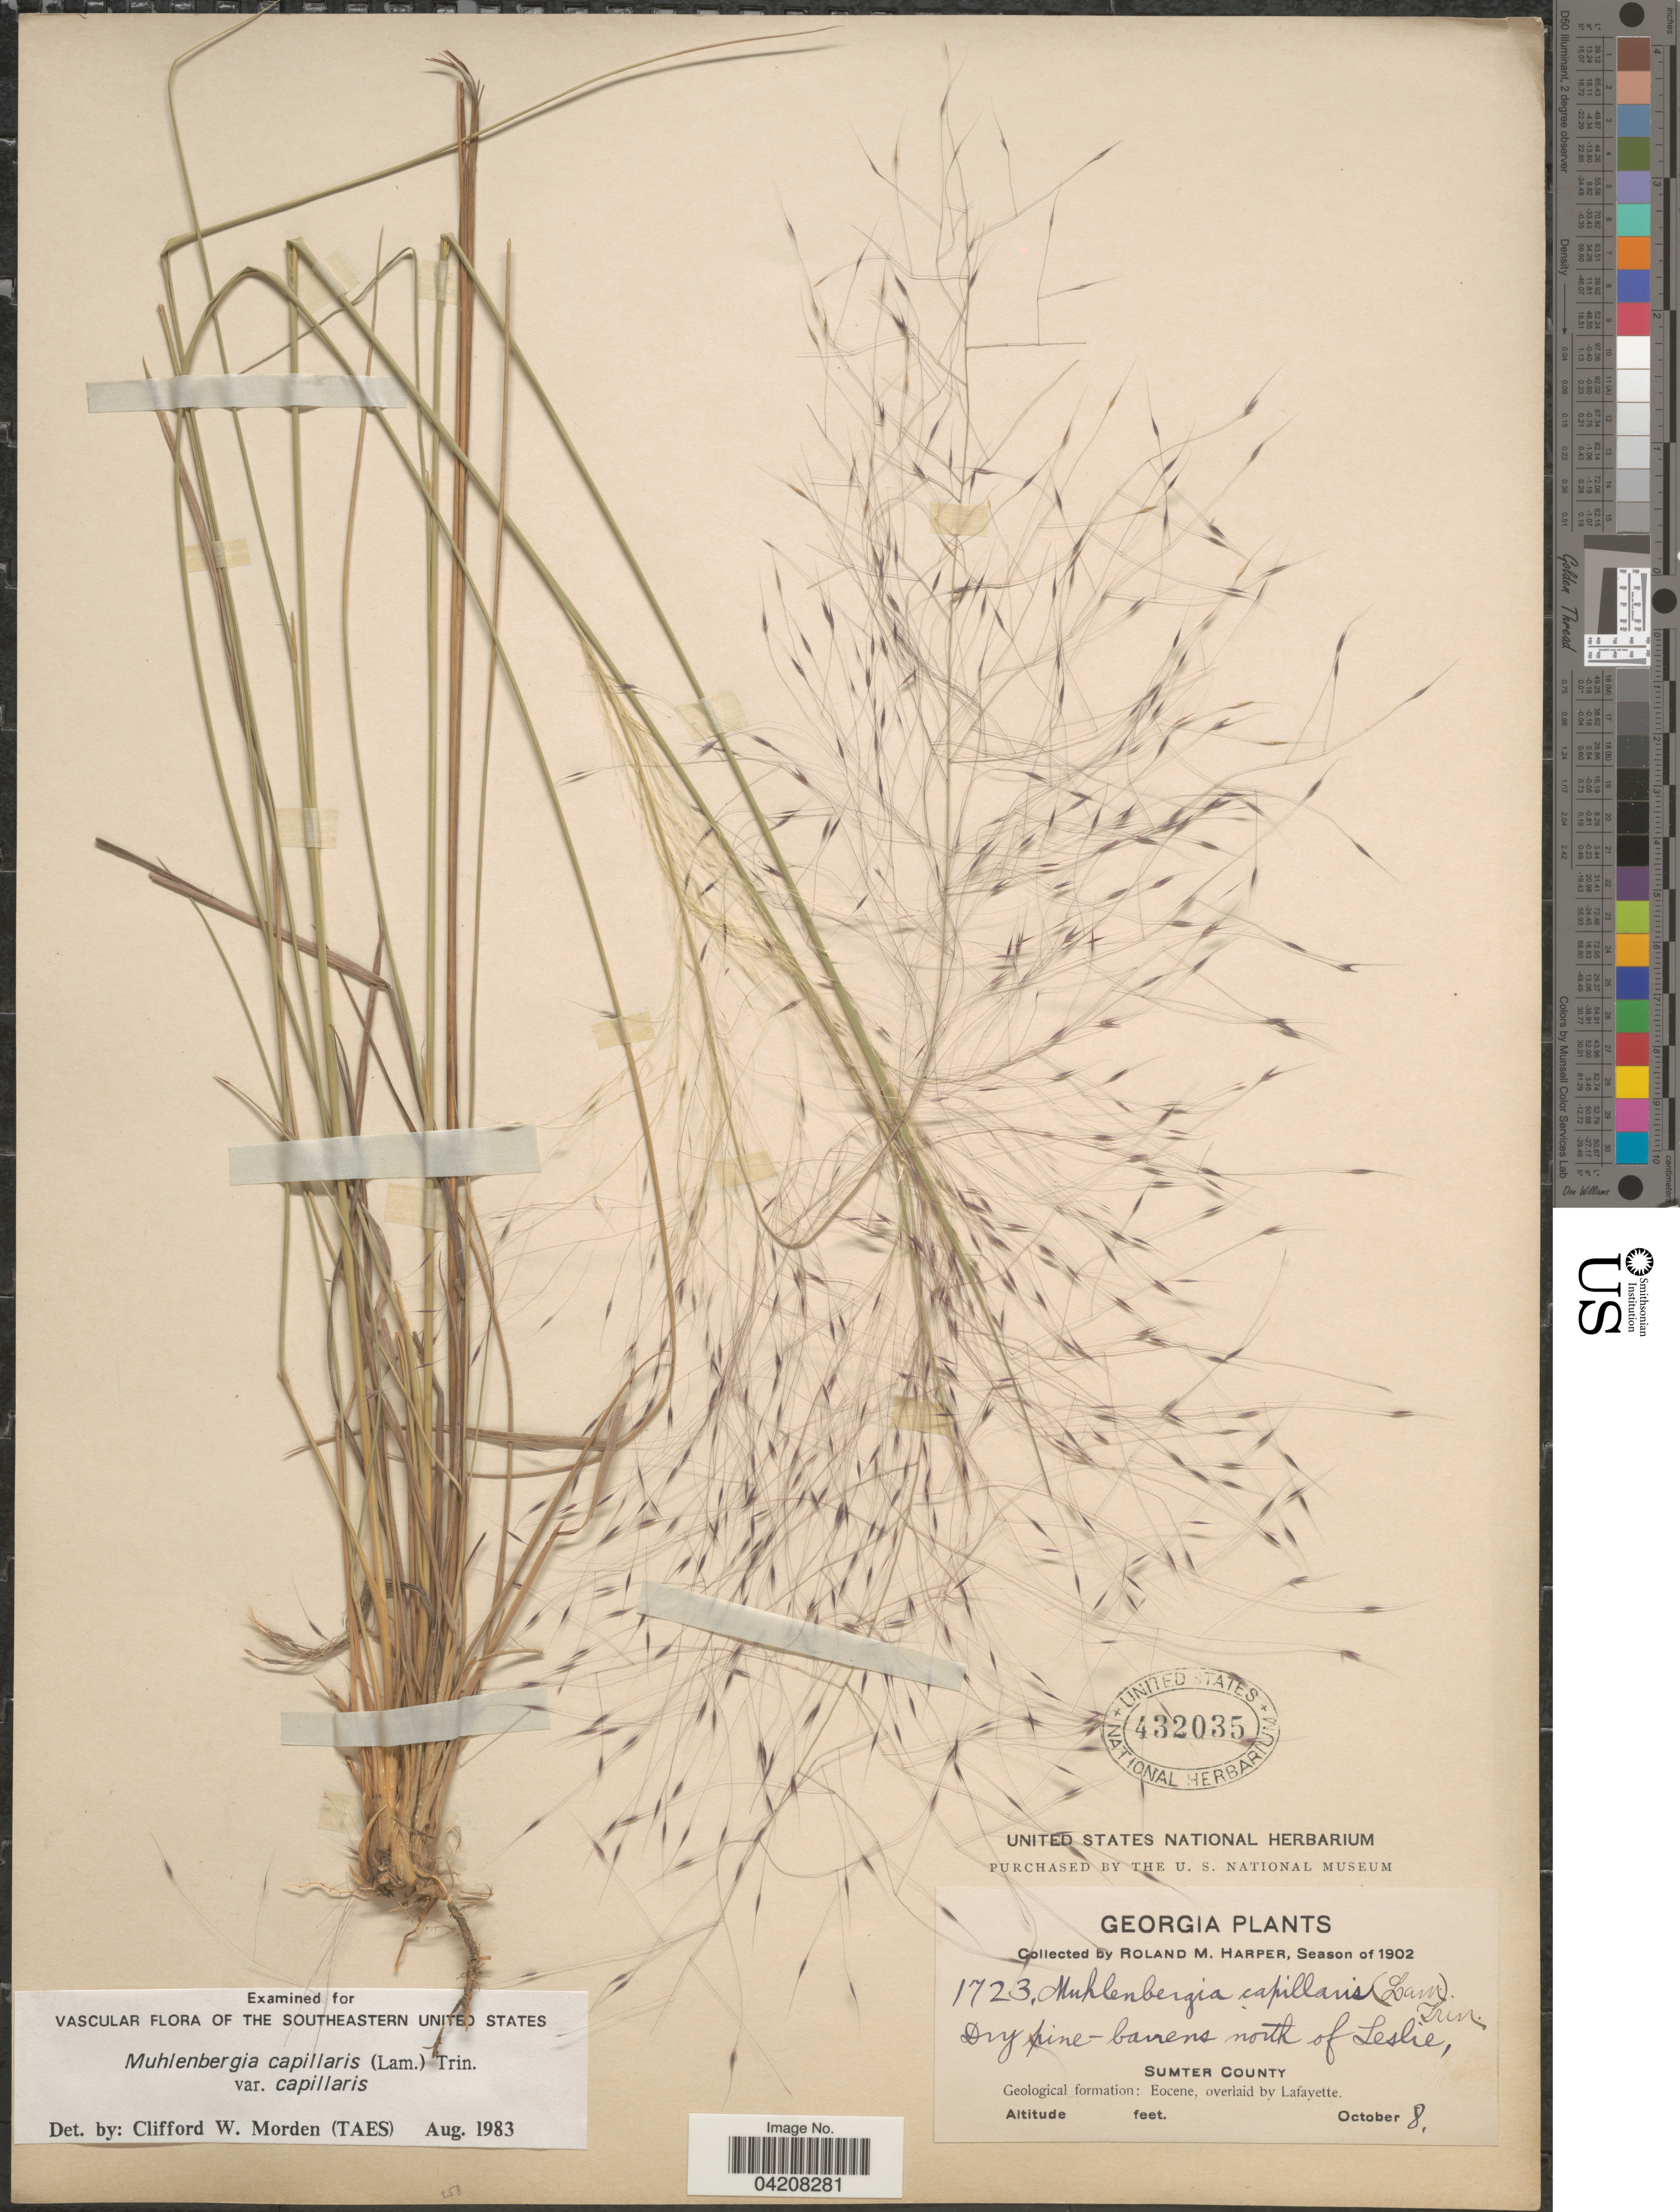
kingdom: Plantae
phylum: Tracheophyta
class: Liliopsida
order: Poales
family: Poaceae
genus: Muhlenbergia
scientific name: Muhlenbergia capillaris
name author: (Lam.) Trin.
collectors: R. M. Harper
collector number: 1723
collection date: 1902-10-08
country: United States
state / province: Georgia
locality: Dry pine-barrens north of Leslie, Sumter County.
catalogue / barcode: US 432035